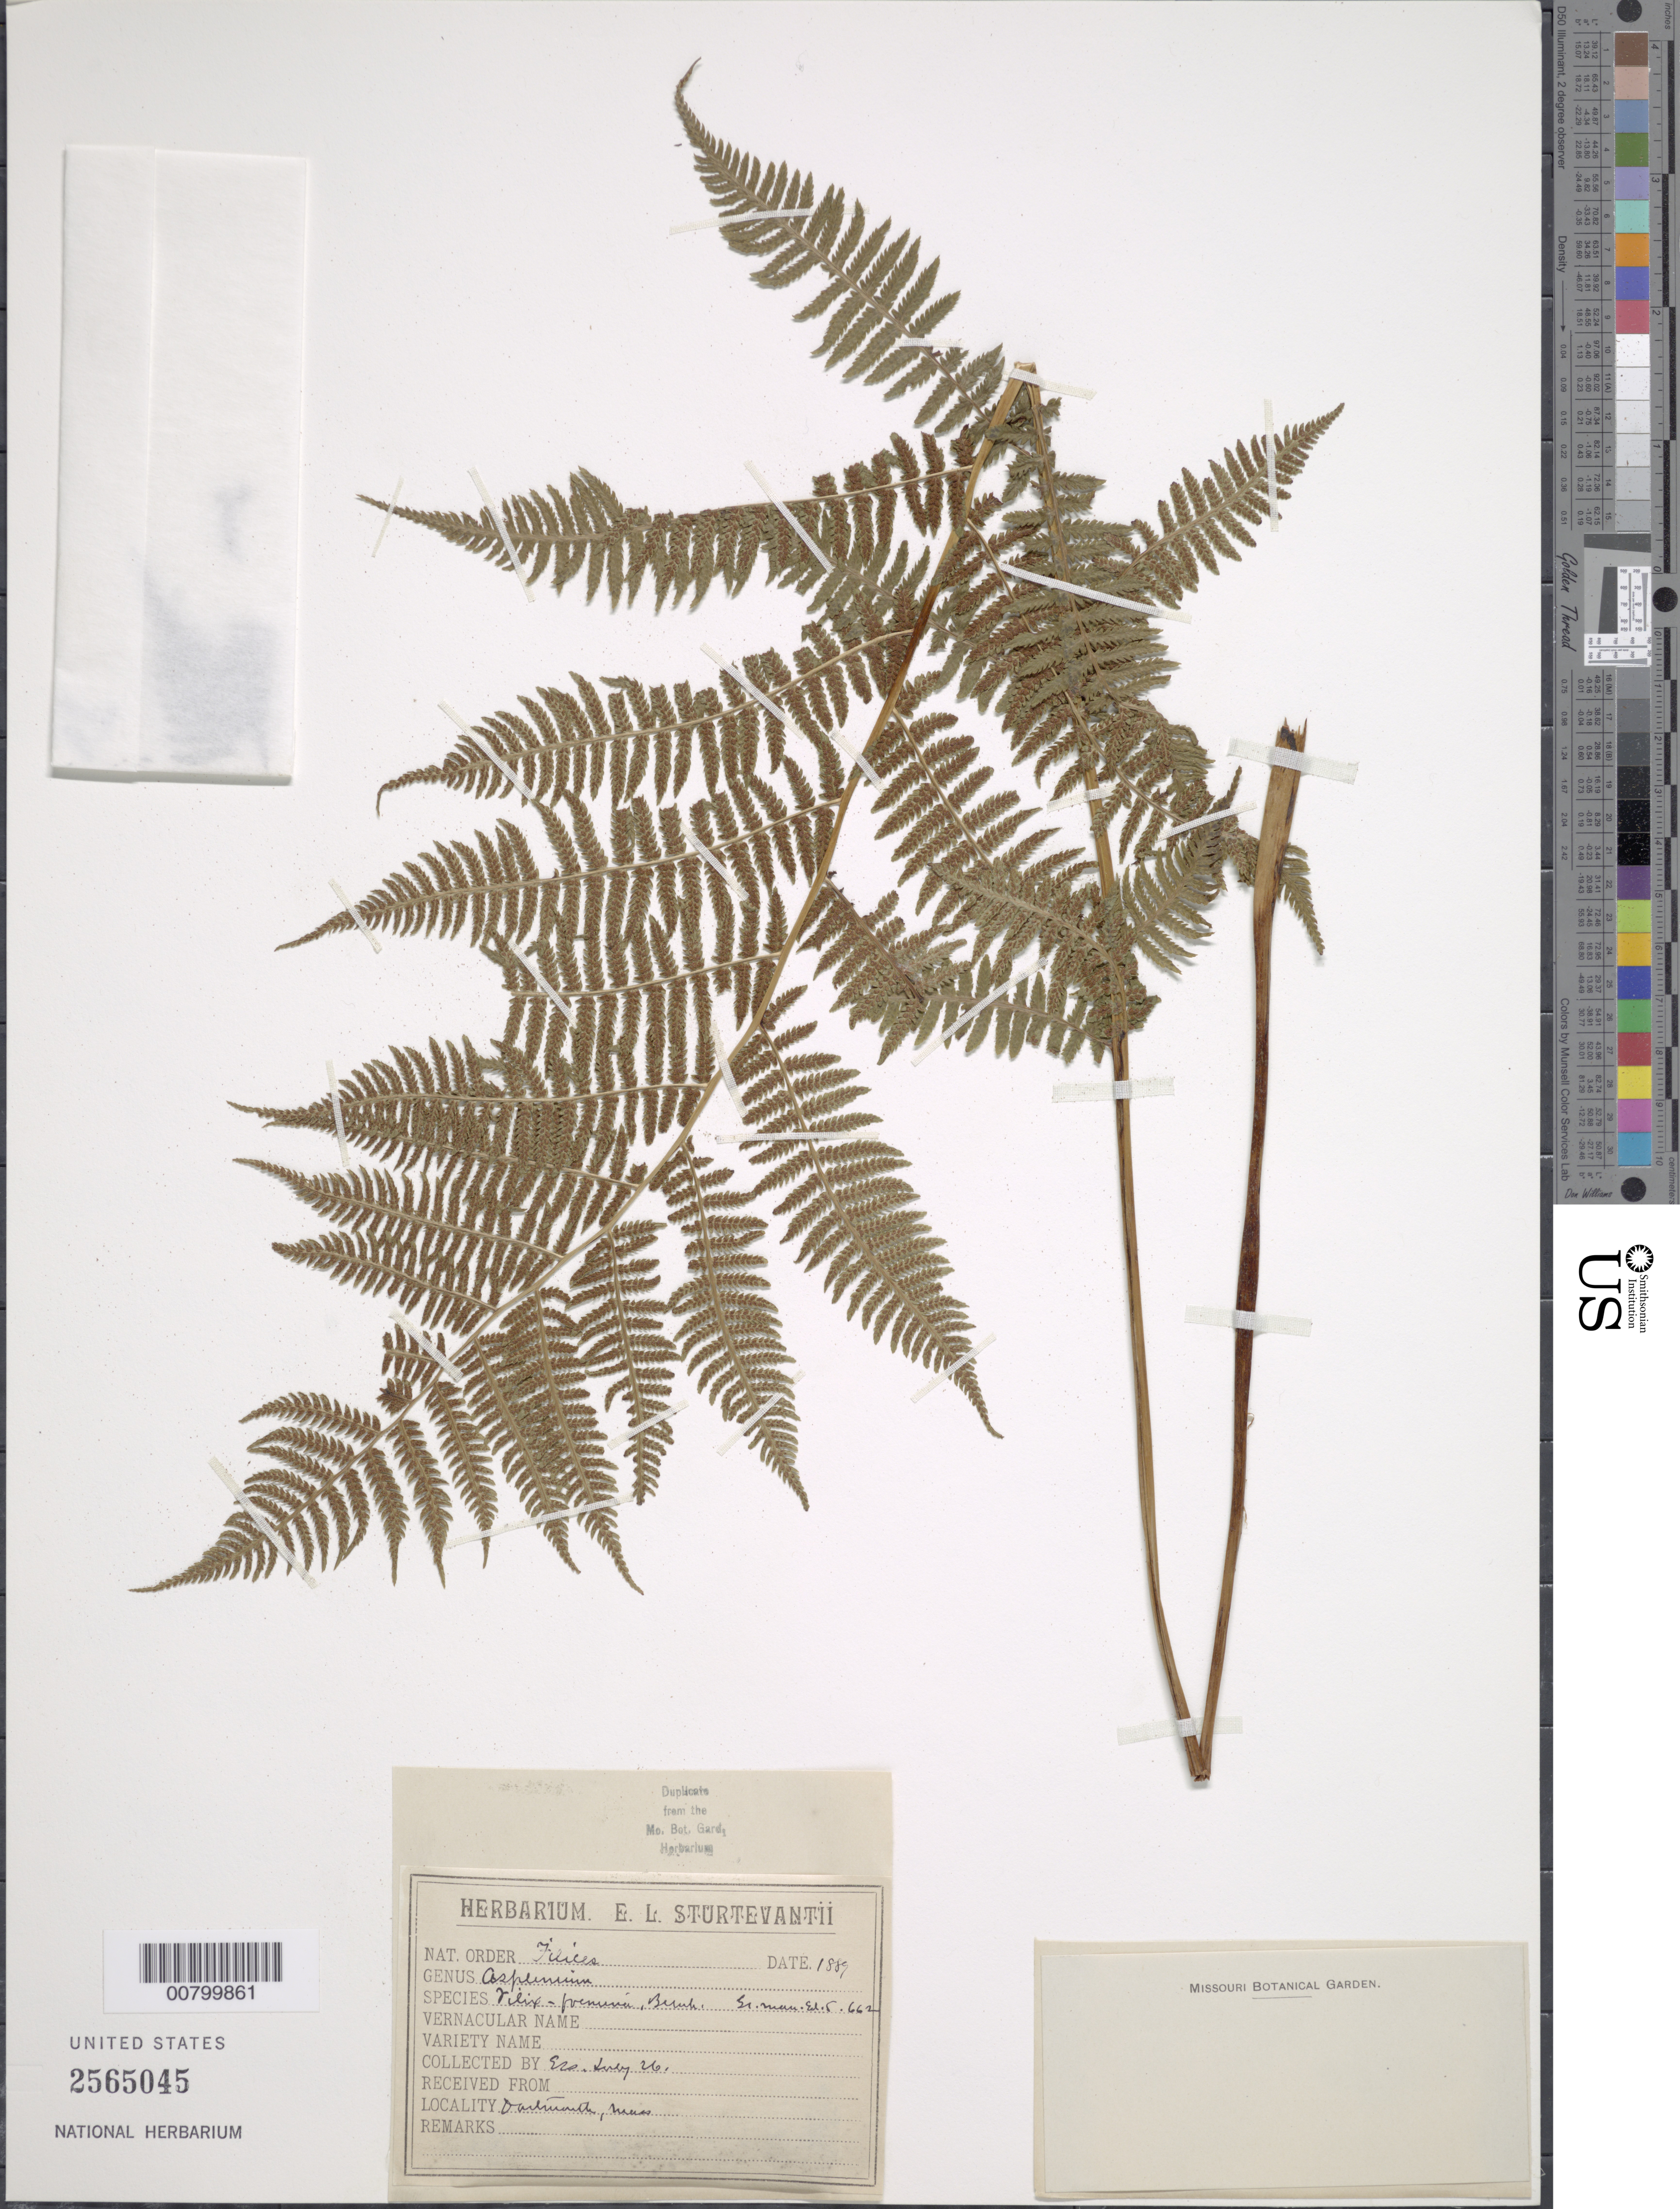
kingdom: Plantae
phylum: Tracheophyta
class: Polypodiopsida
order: Polypodiales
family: Athyriaceae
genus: Athyrium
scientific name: Athyrium filix-femina subsp. angustatum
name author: (Willd.) R.T. Clausen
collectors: E. Sturtevant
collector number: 26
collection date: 1889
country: United States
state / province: Massachusetts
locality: Dartmouth.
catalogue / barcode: US 2565045